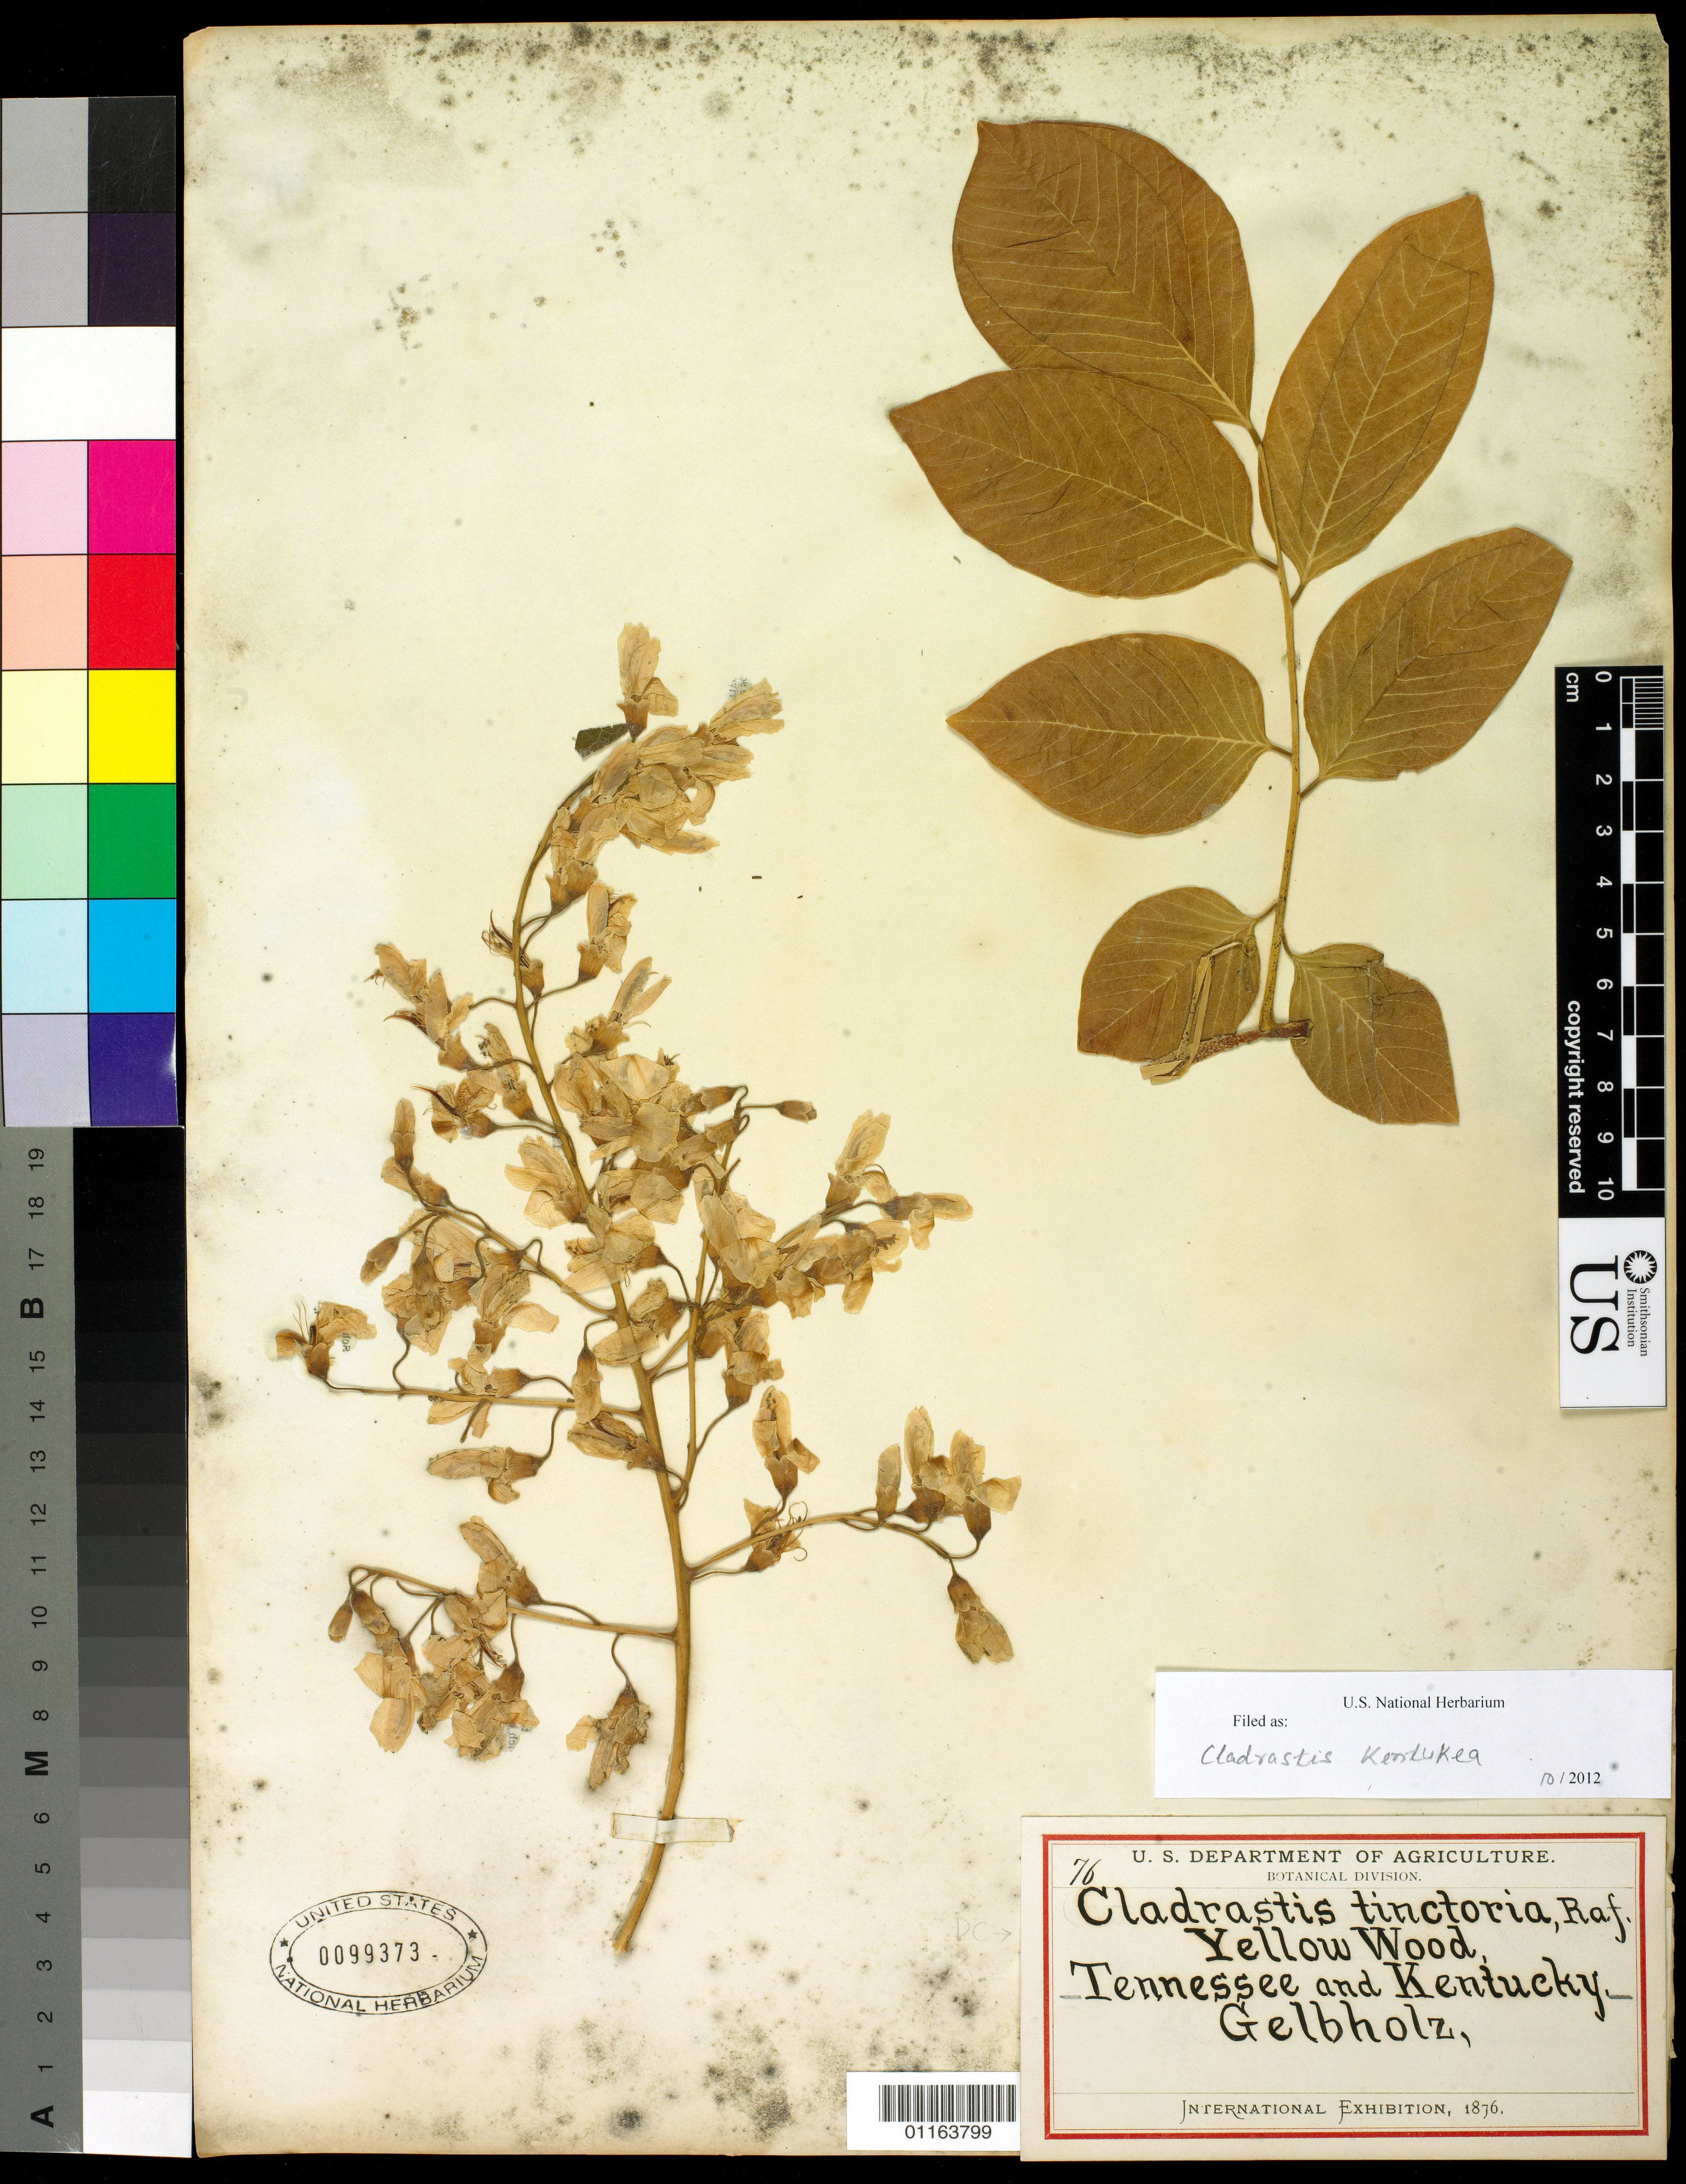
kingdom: Plantae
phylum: Tracheophyta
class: Magnoliopsida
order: Fabales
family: Fabaceae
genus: Cladrastis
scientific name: Cladrastis kentukea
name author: (Dum. Cours.) Rudd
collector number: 76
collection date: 1876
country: United States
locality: Tennessee and Kentucky.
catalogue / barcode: US 99373